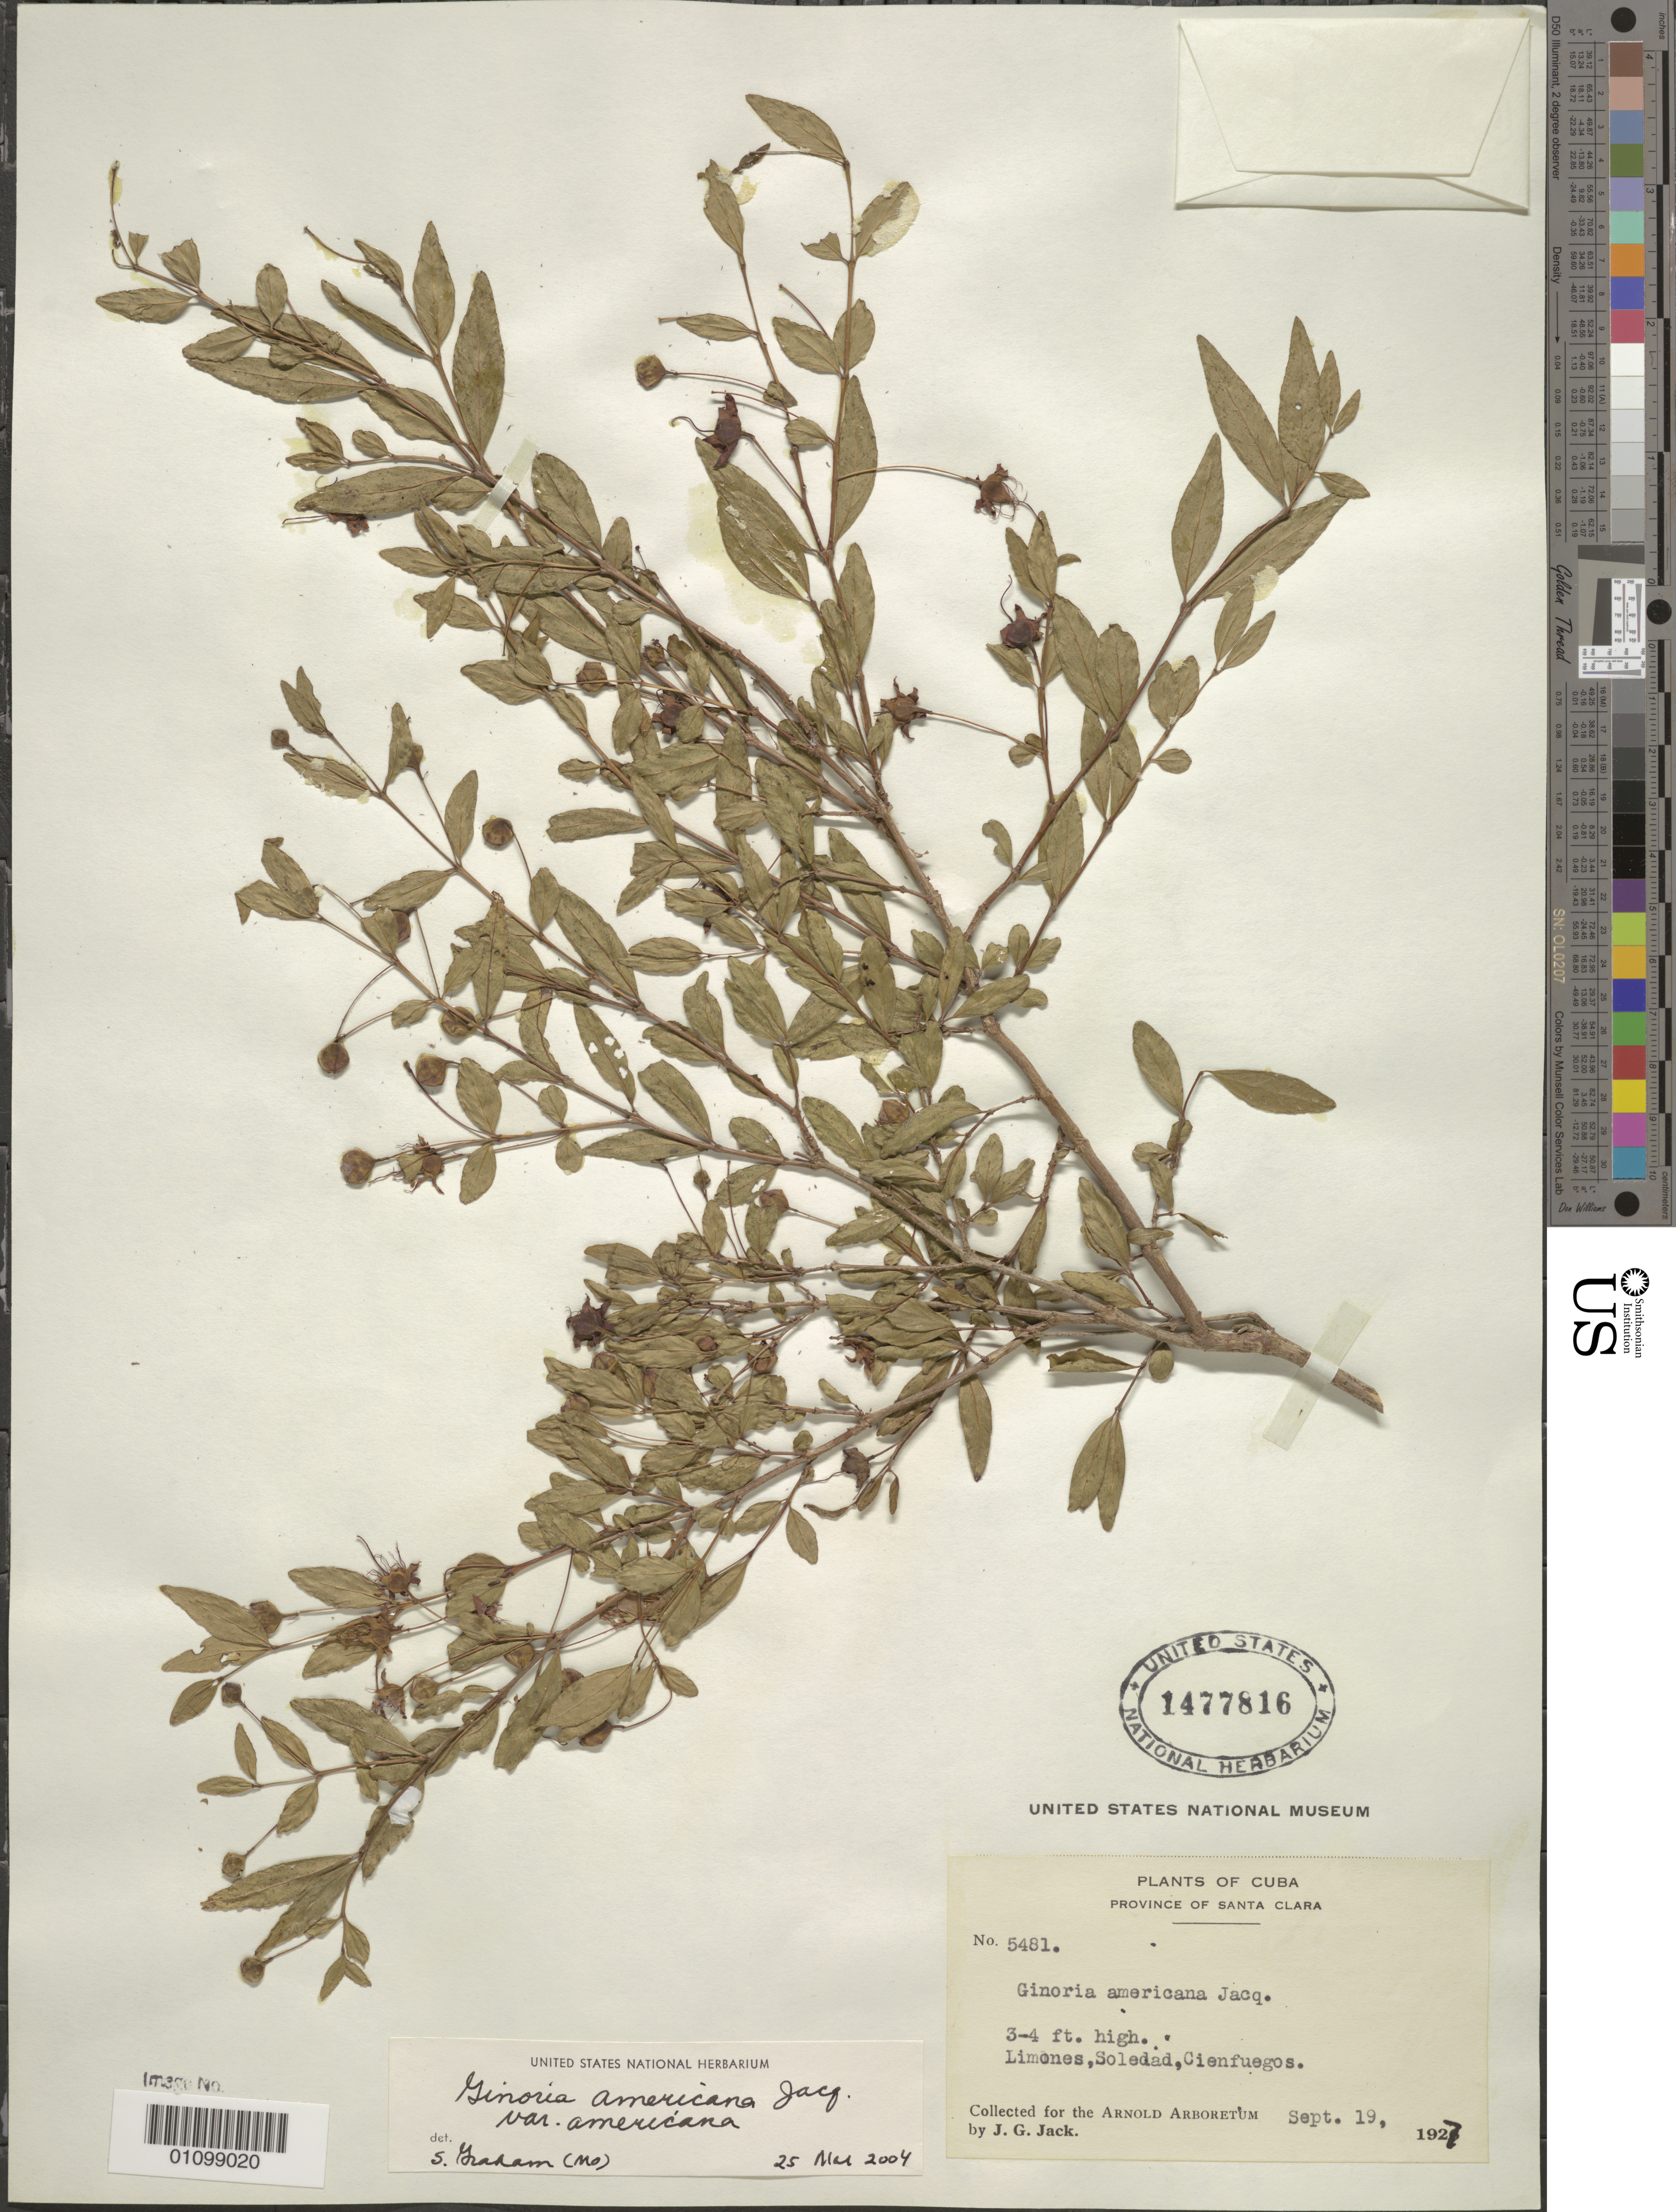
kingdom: Plantae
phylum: Tracheophyta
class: Magnoliopsida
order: Myrtales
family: Lythraceae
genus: Ginoria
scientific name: Ginoria americana var. americana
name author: Jacq.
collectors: J. G. Jack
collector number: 5481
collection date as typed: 19 Sep 1927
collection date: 1927-09-19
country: Cuba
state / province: Cienfuegos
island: Cuba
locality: Limones, Soledad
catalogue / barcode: US 1477816